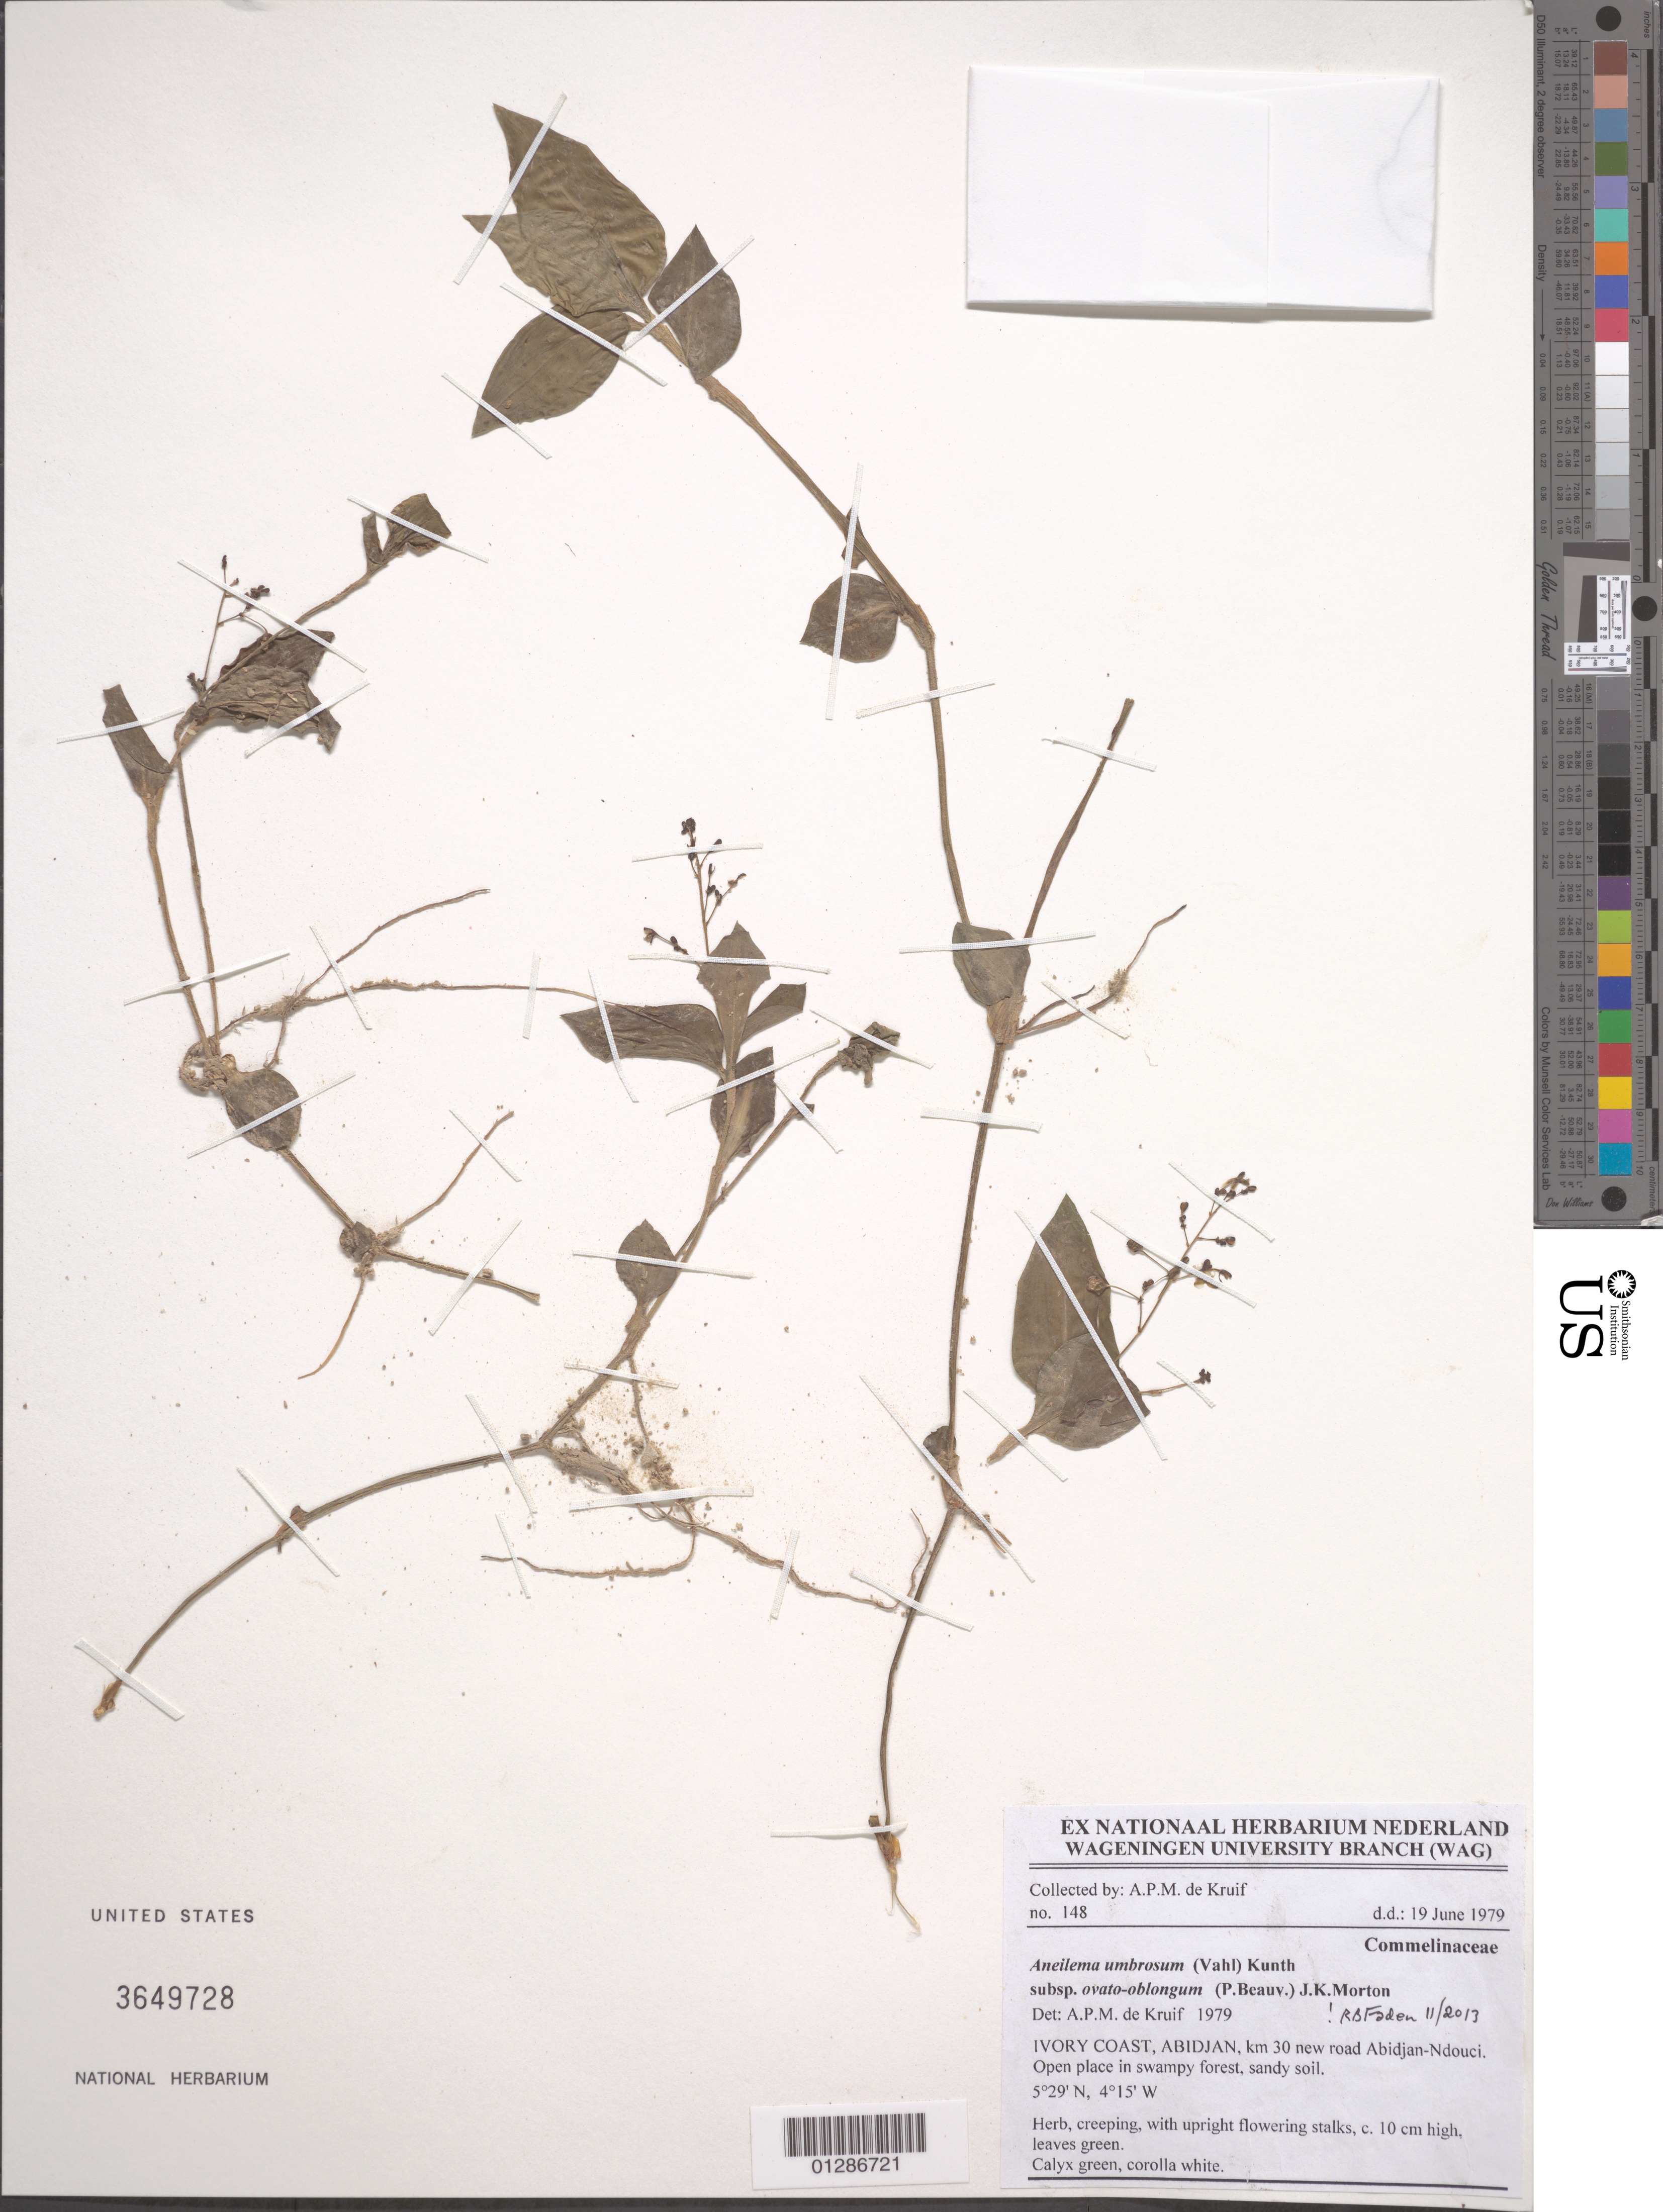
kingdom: Plantae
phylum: Tracheophyta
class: Liliopsida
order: Commelinales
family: Commelinaceae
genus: Aneilema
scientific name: Aneilema umbrosum subsp. ovato-oblongum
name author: (P. Beauv.) J.K. Morton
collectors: A. P. de Kruif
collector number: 148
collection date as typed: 19 Jun 1979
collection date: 1979-06-19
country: Ivory Coast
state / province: Abidjan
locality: Km 30 new road Abidjan-Ndouci.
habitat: Herb.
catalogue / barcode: US 3649728